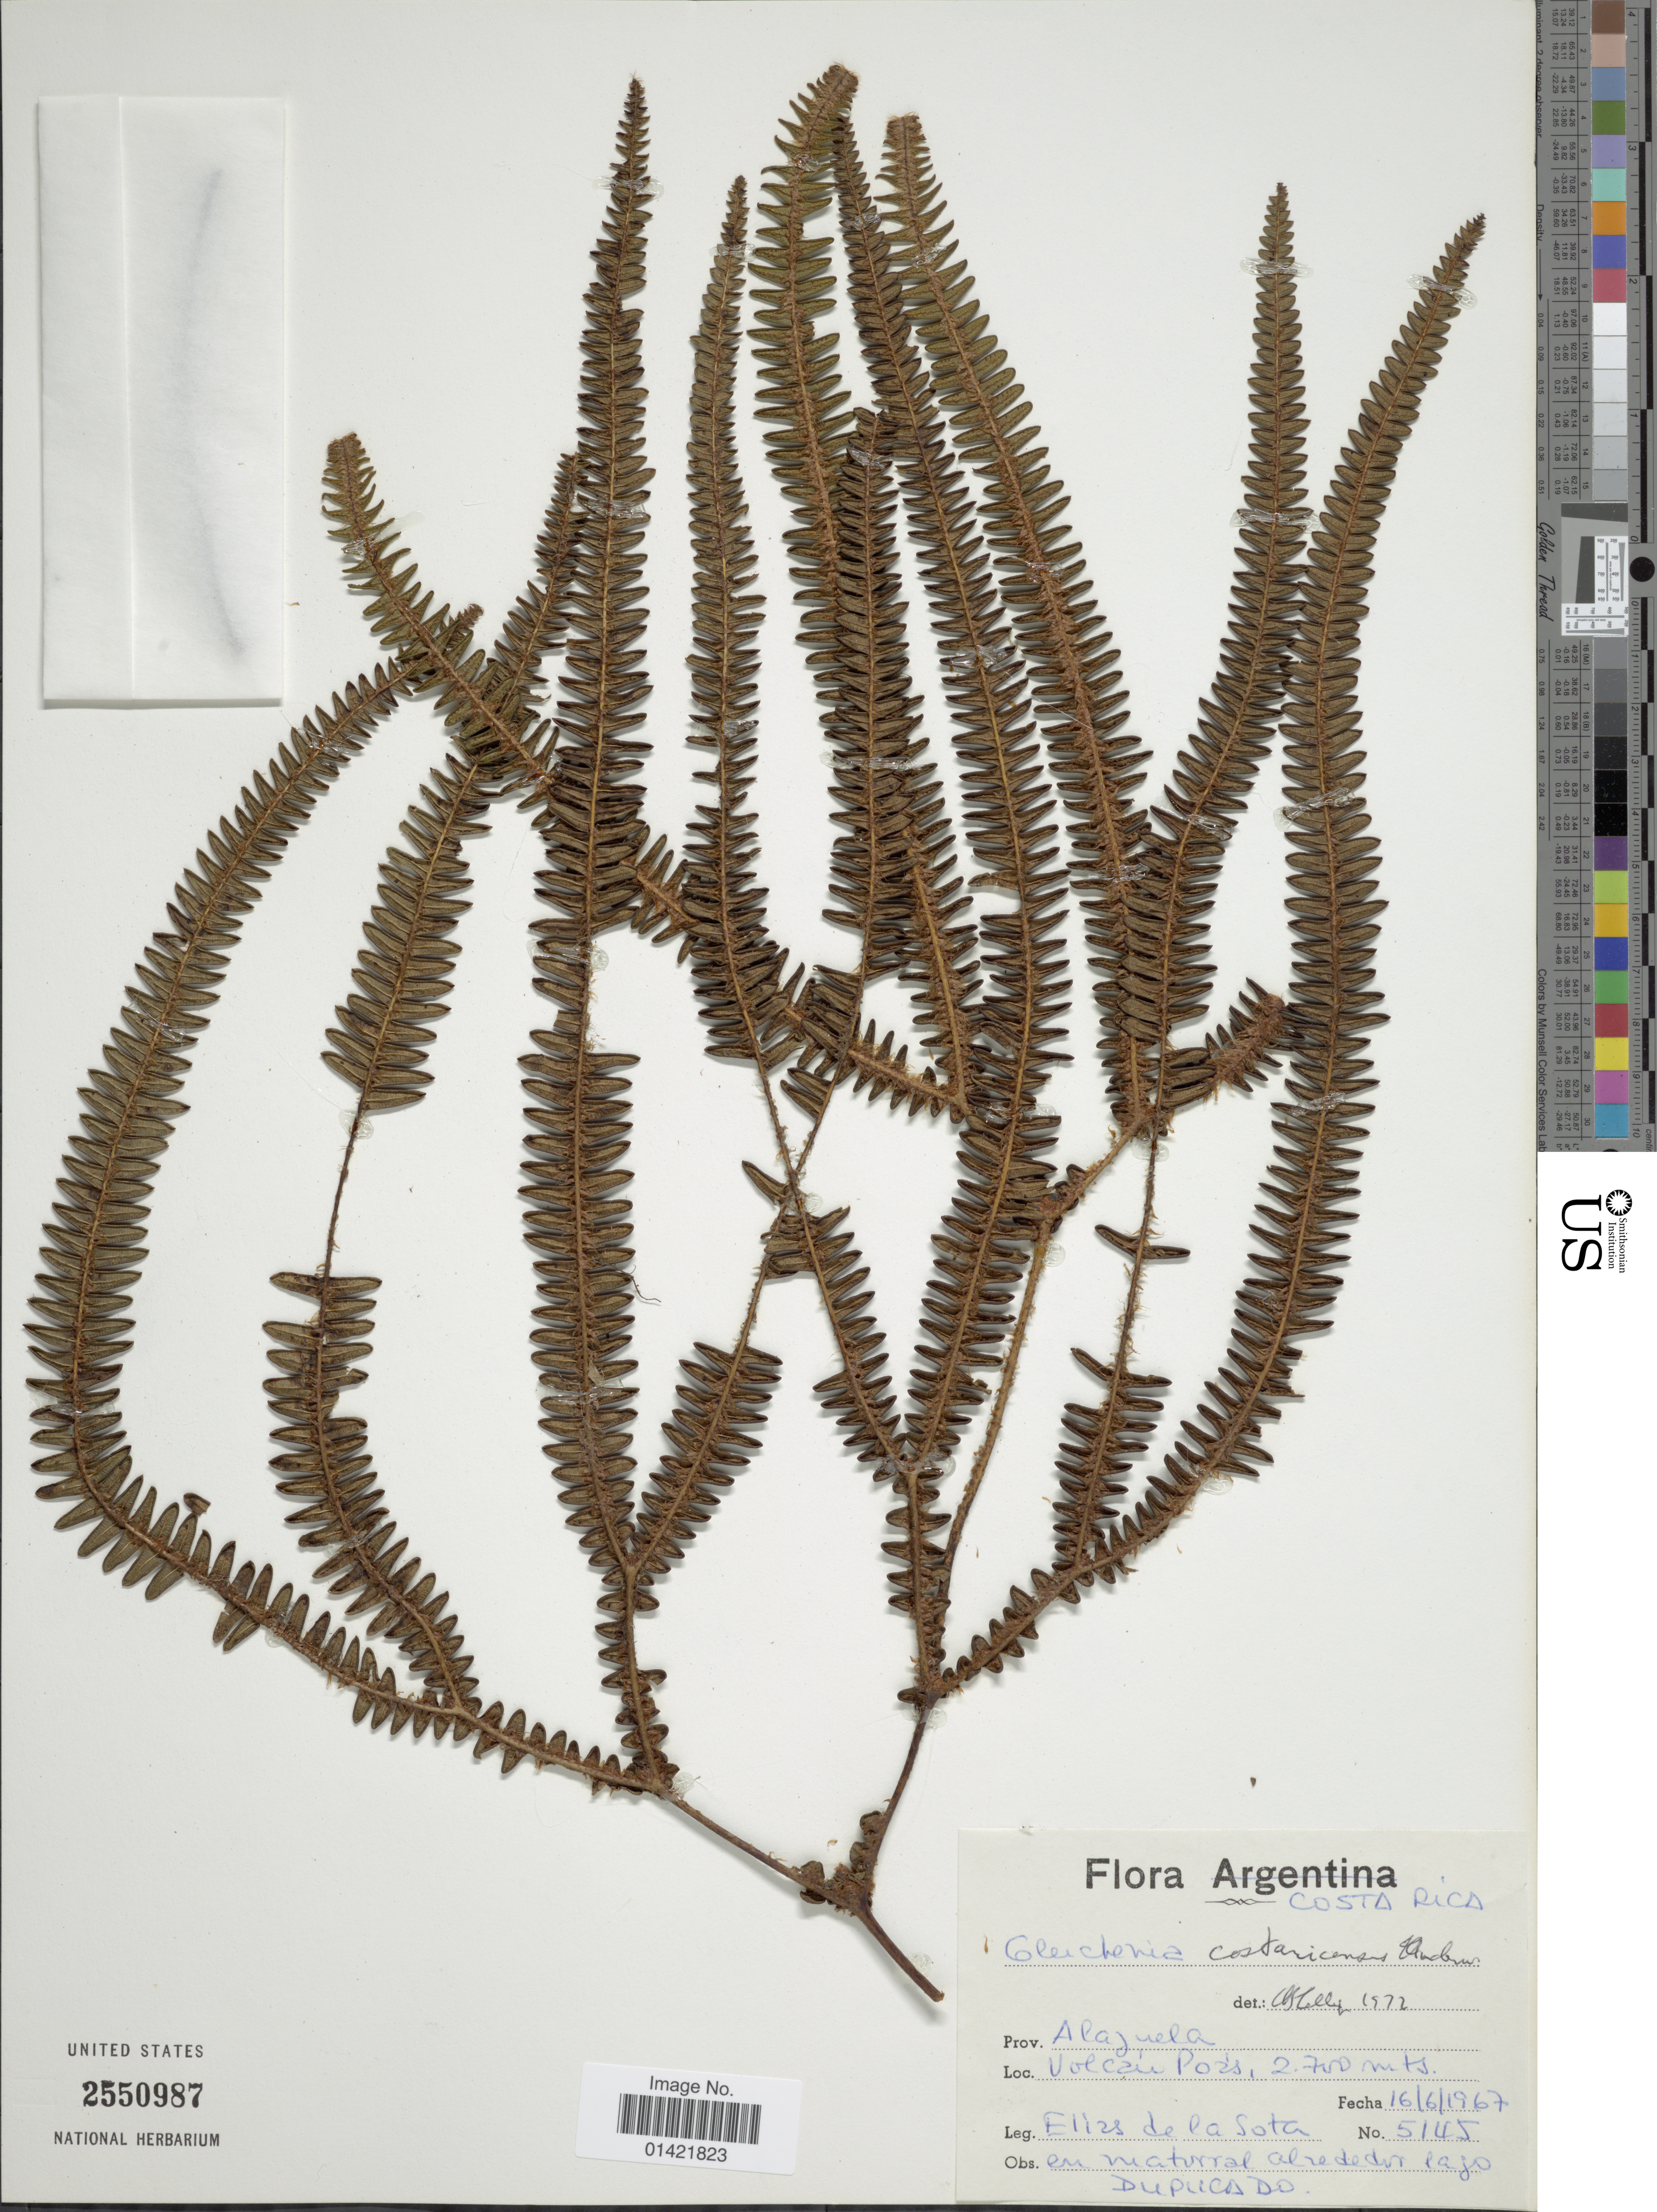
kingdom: Plantae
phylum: Tracheophyta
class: Polypodiopsida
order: Gleicheniales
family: Gleicheniaceae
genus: Sticherus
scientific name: Sticherus revolutus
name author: (Kunth) Ching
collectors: E. R. de la Sota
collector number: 5145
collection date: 1967-06-16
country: Costa Rica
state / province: Alajuela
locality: Volcan Poas.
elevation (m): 2700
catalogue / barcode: US 2550987